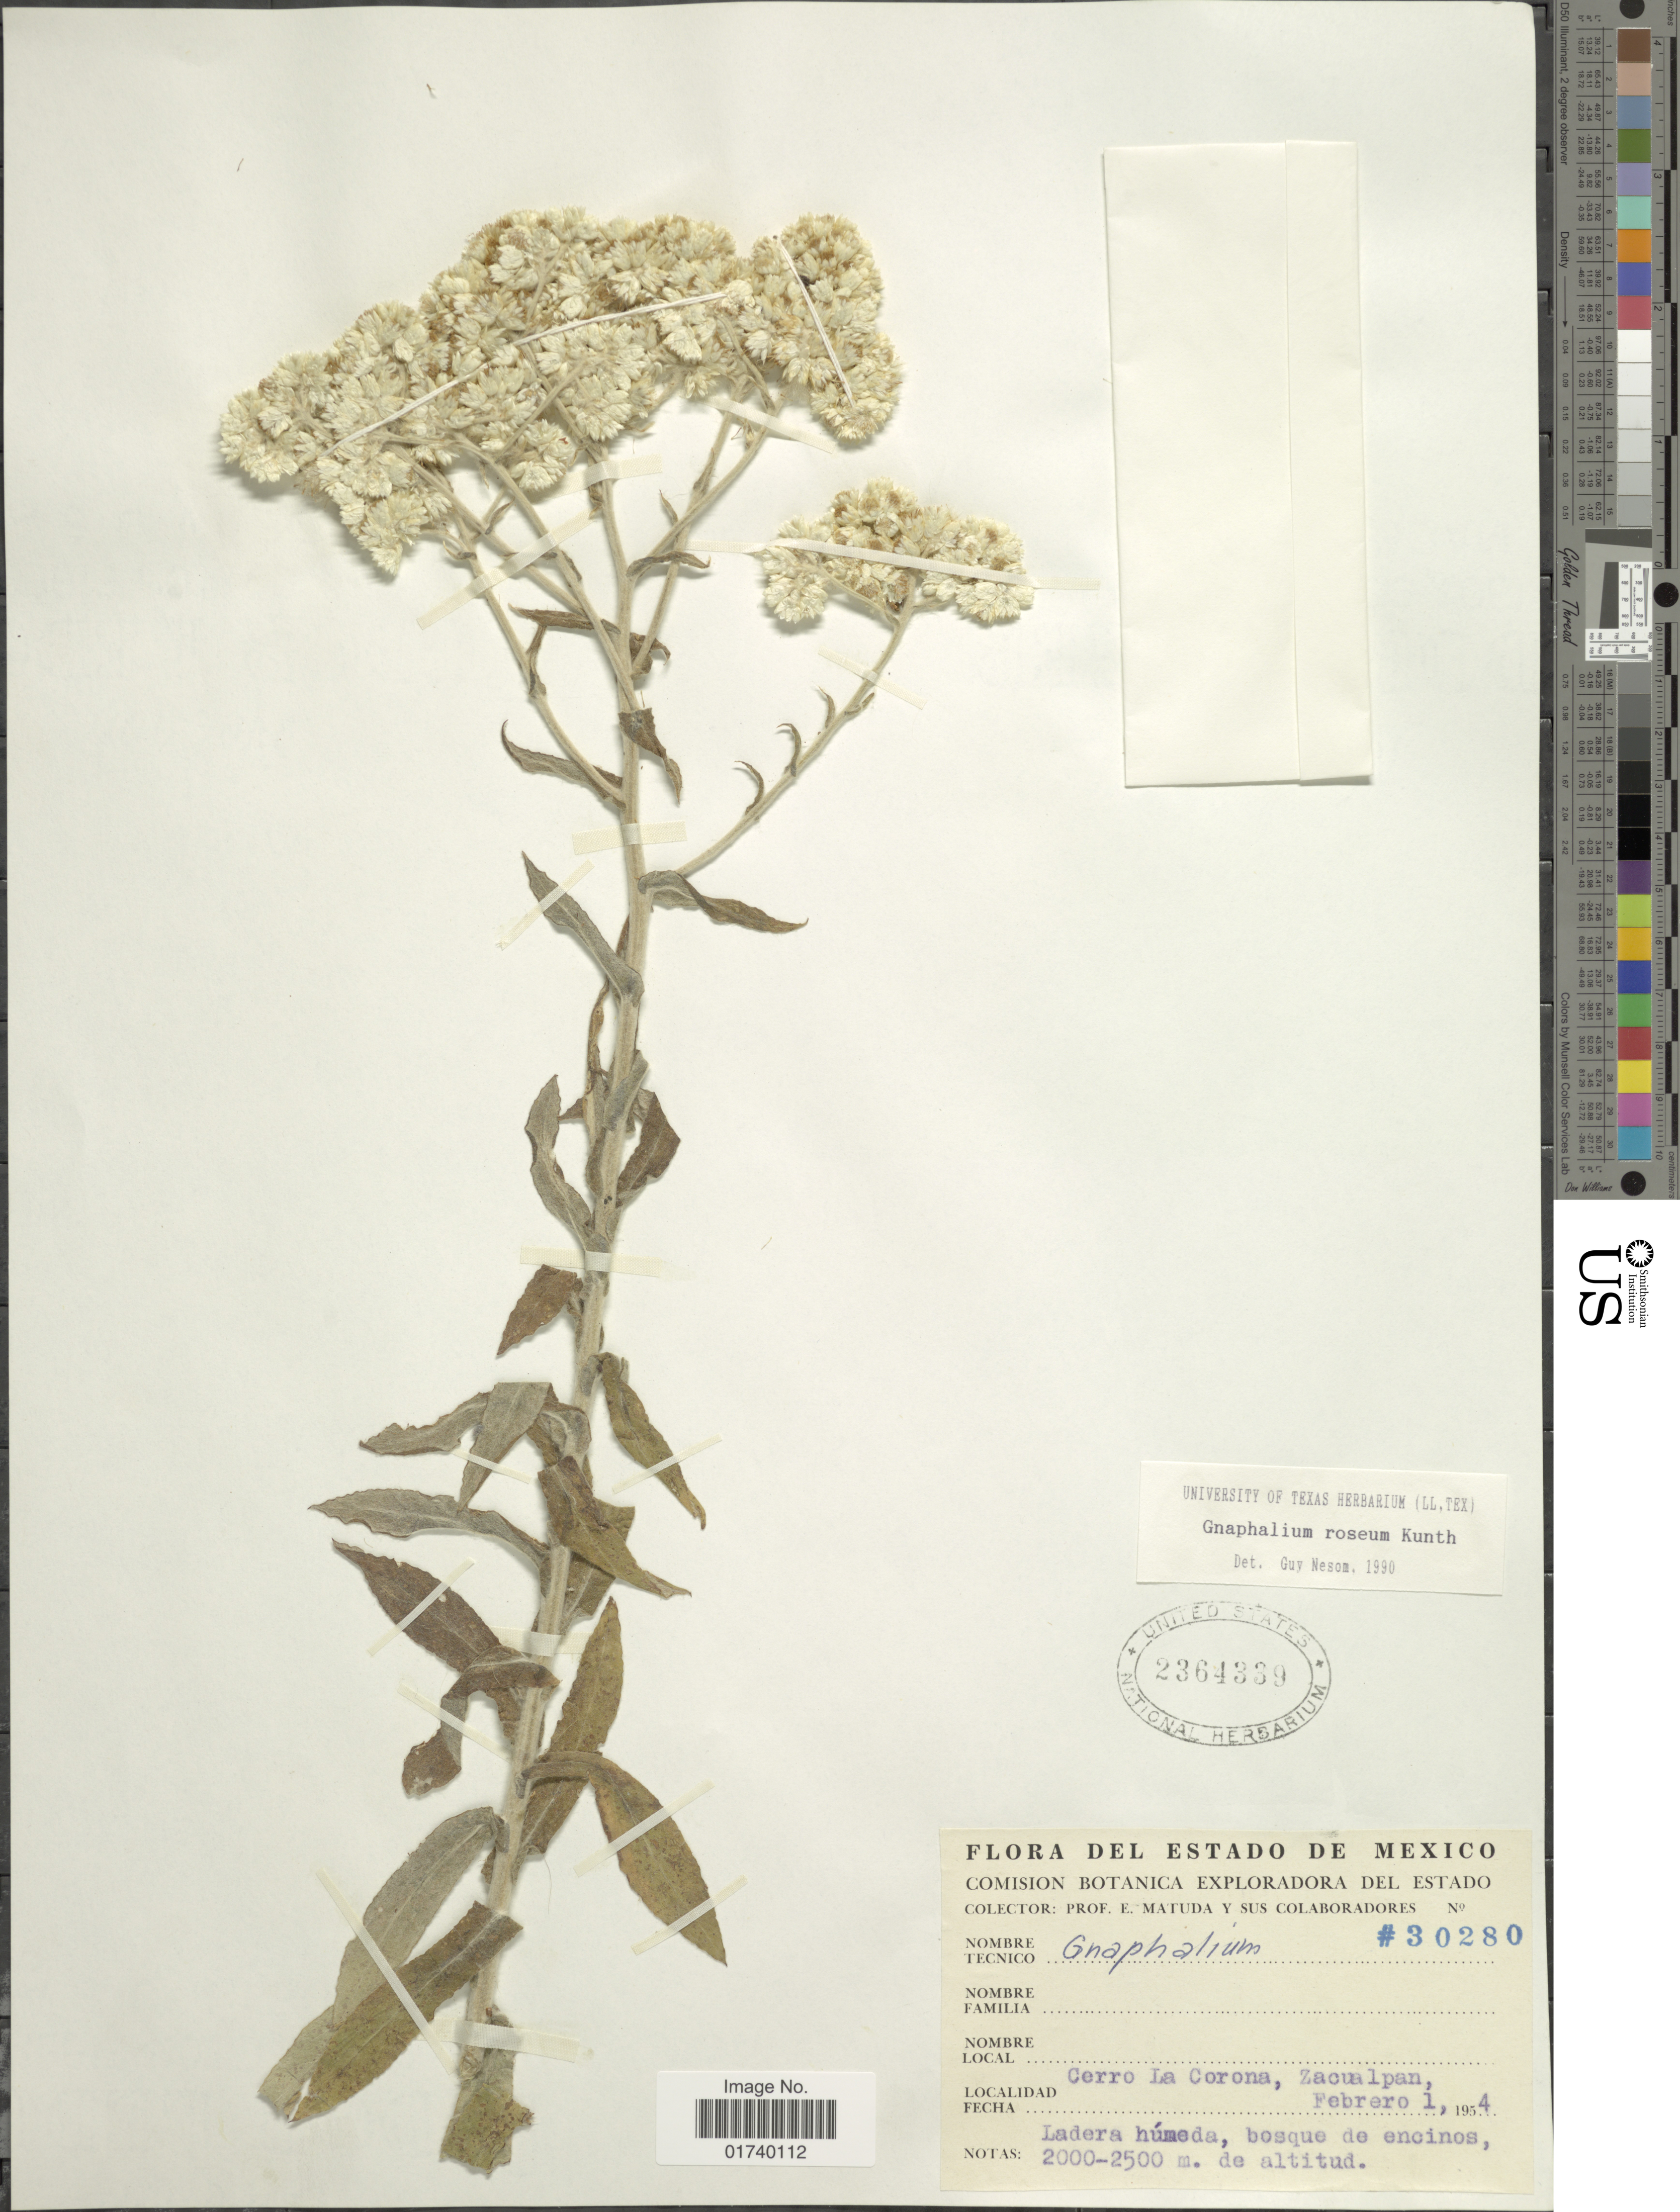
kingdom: Plantae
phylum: Tracheophyta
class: Magnoliopsida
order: Asterales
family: Asteraceae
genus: Pseudognaphalium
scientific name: Pseudognaphalium roseum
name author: (Kunth) Anderb.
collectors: E. Matuda & et al.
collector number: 30280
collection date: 1954-02-01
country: Mexico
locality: Cerro La Corona, Zacualpan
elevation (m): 2000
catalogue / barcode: US 2364339